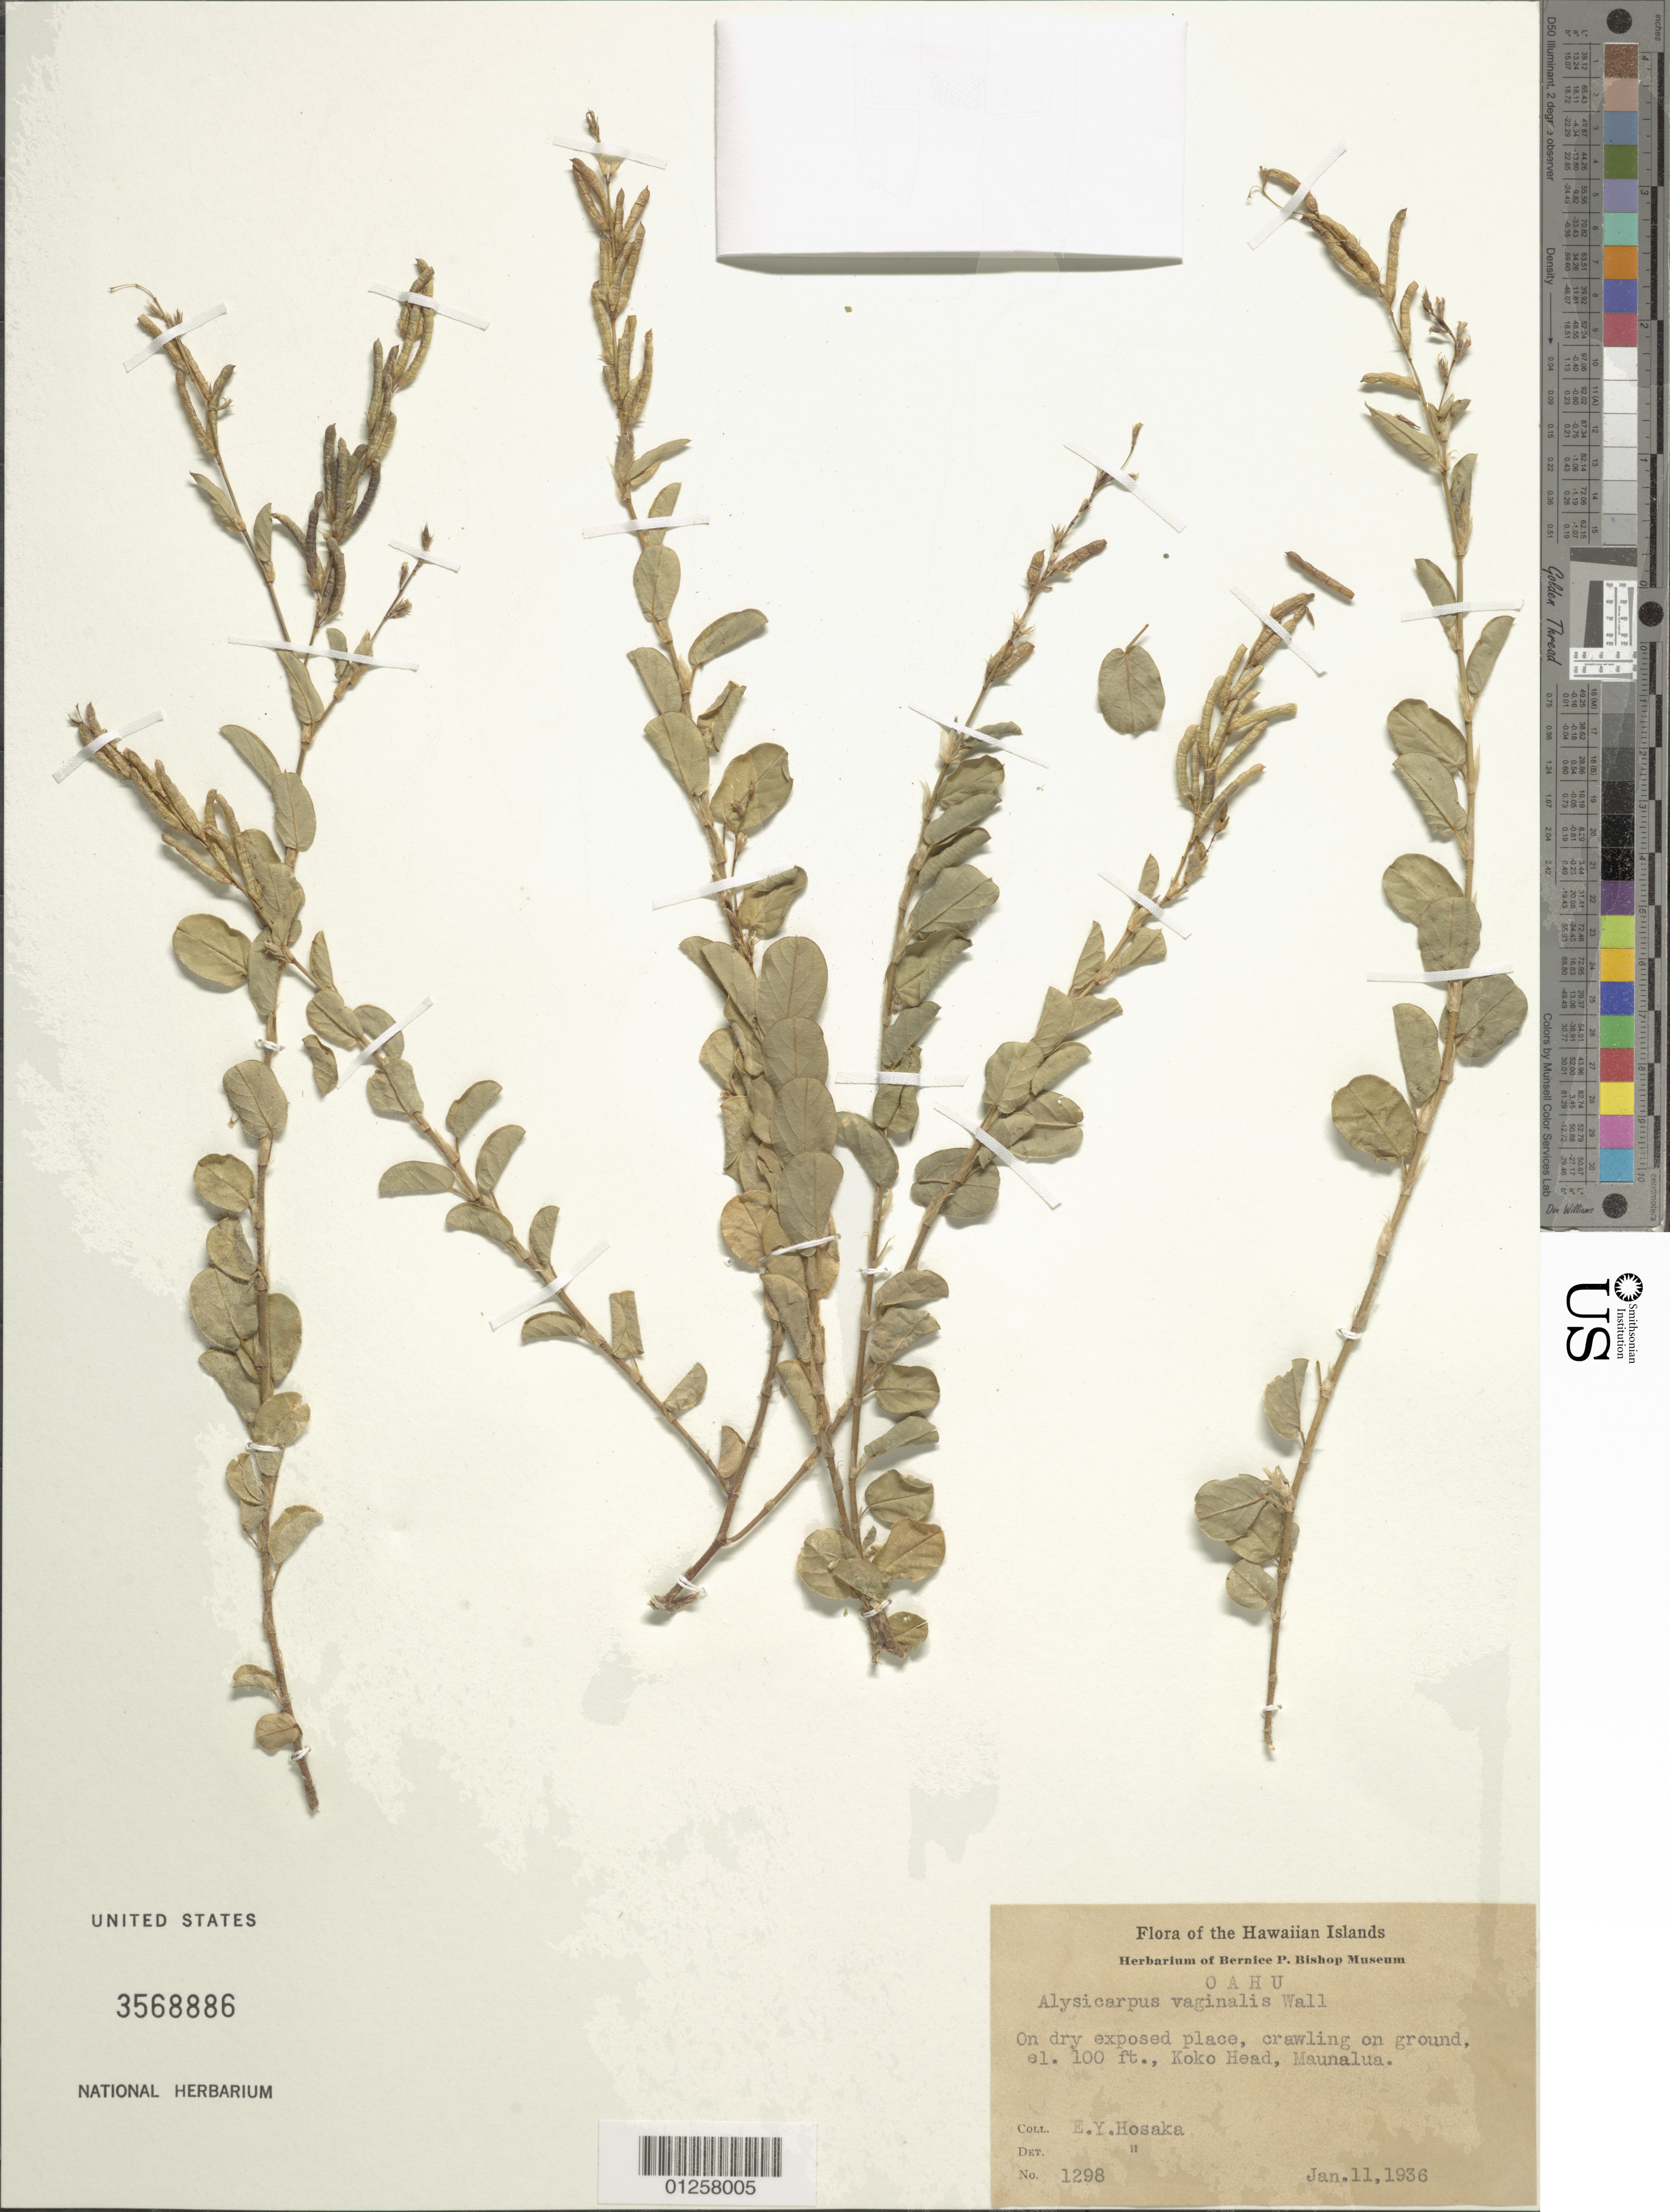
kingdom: Plantae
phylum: Tracheophyta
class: Magnoliopsida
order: Fabales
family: Fabaceae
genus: Alysicarpus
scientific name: Alysicarpus vaginalis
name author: (L.) DC.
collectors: E. Y. Hosaka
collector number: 1298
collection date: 1936-01-11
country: United States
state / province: Hawaii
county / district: Honolulu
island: Oahu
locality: Koko Head, Maunalua.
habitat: On dry exposed place, crawling on ground.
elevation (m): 30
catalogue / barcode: US 3568886